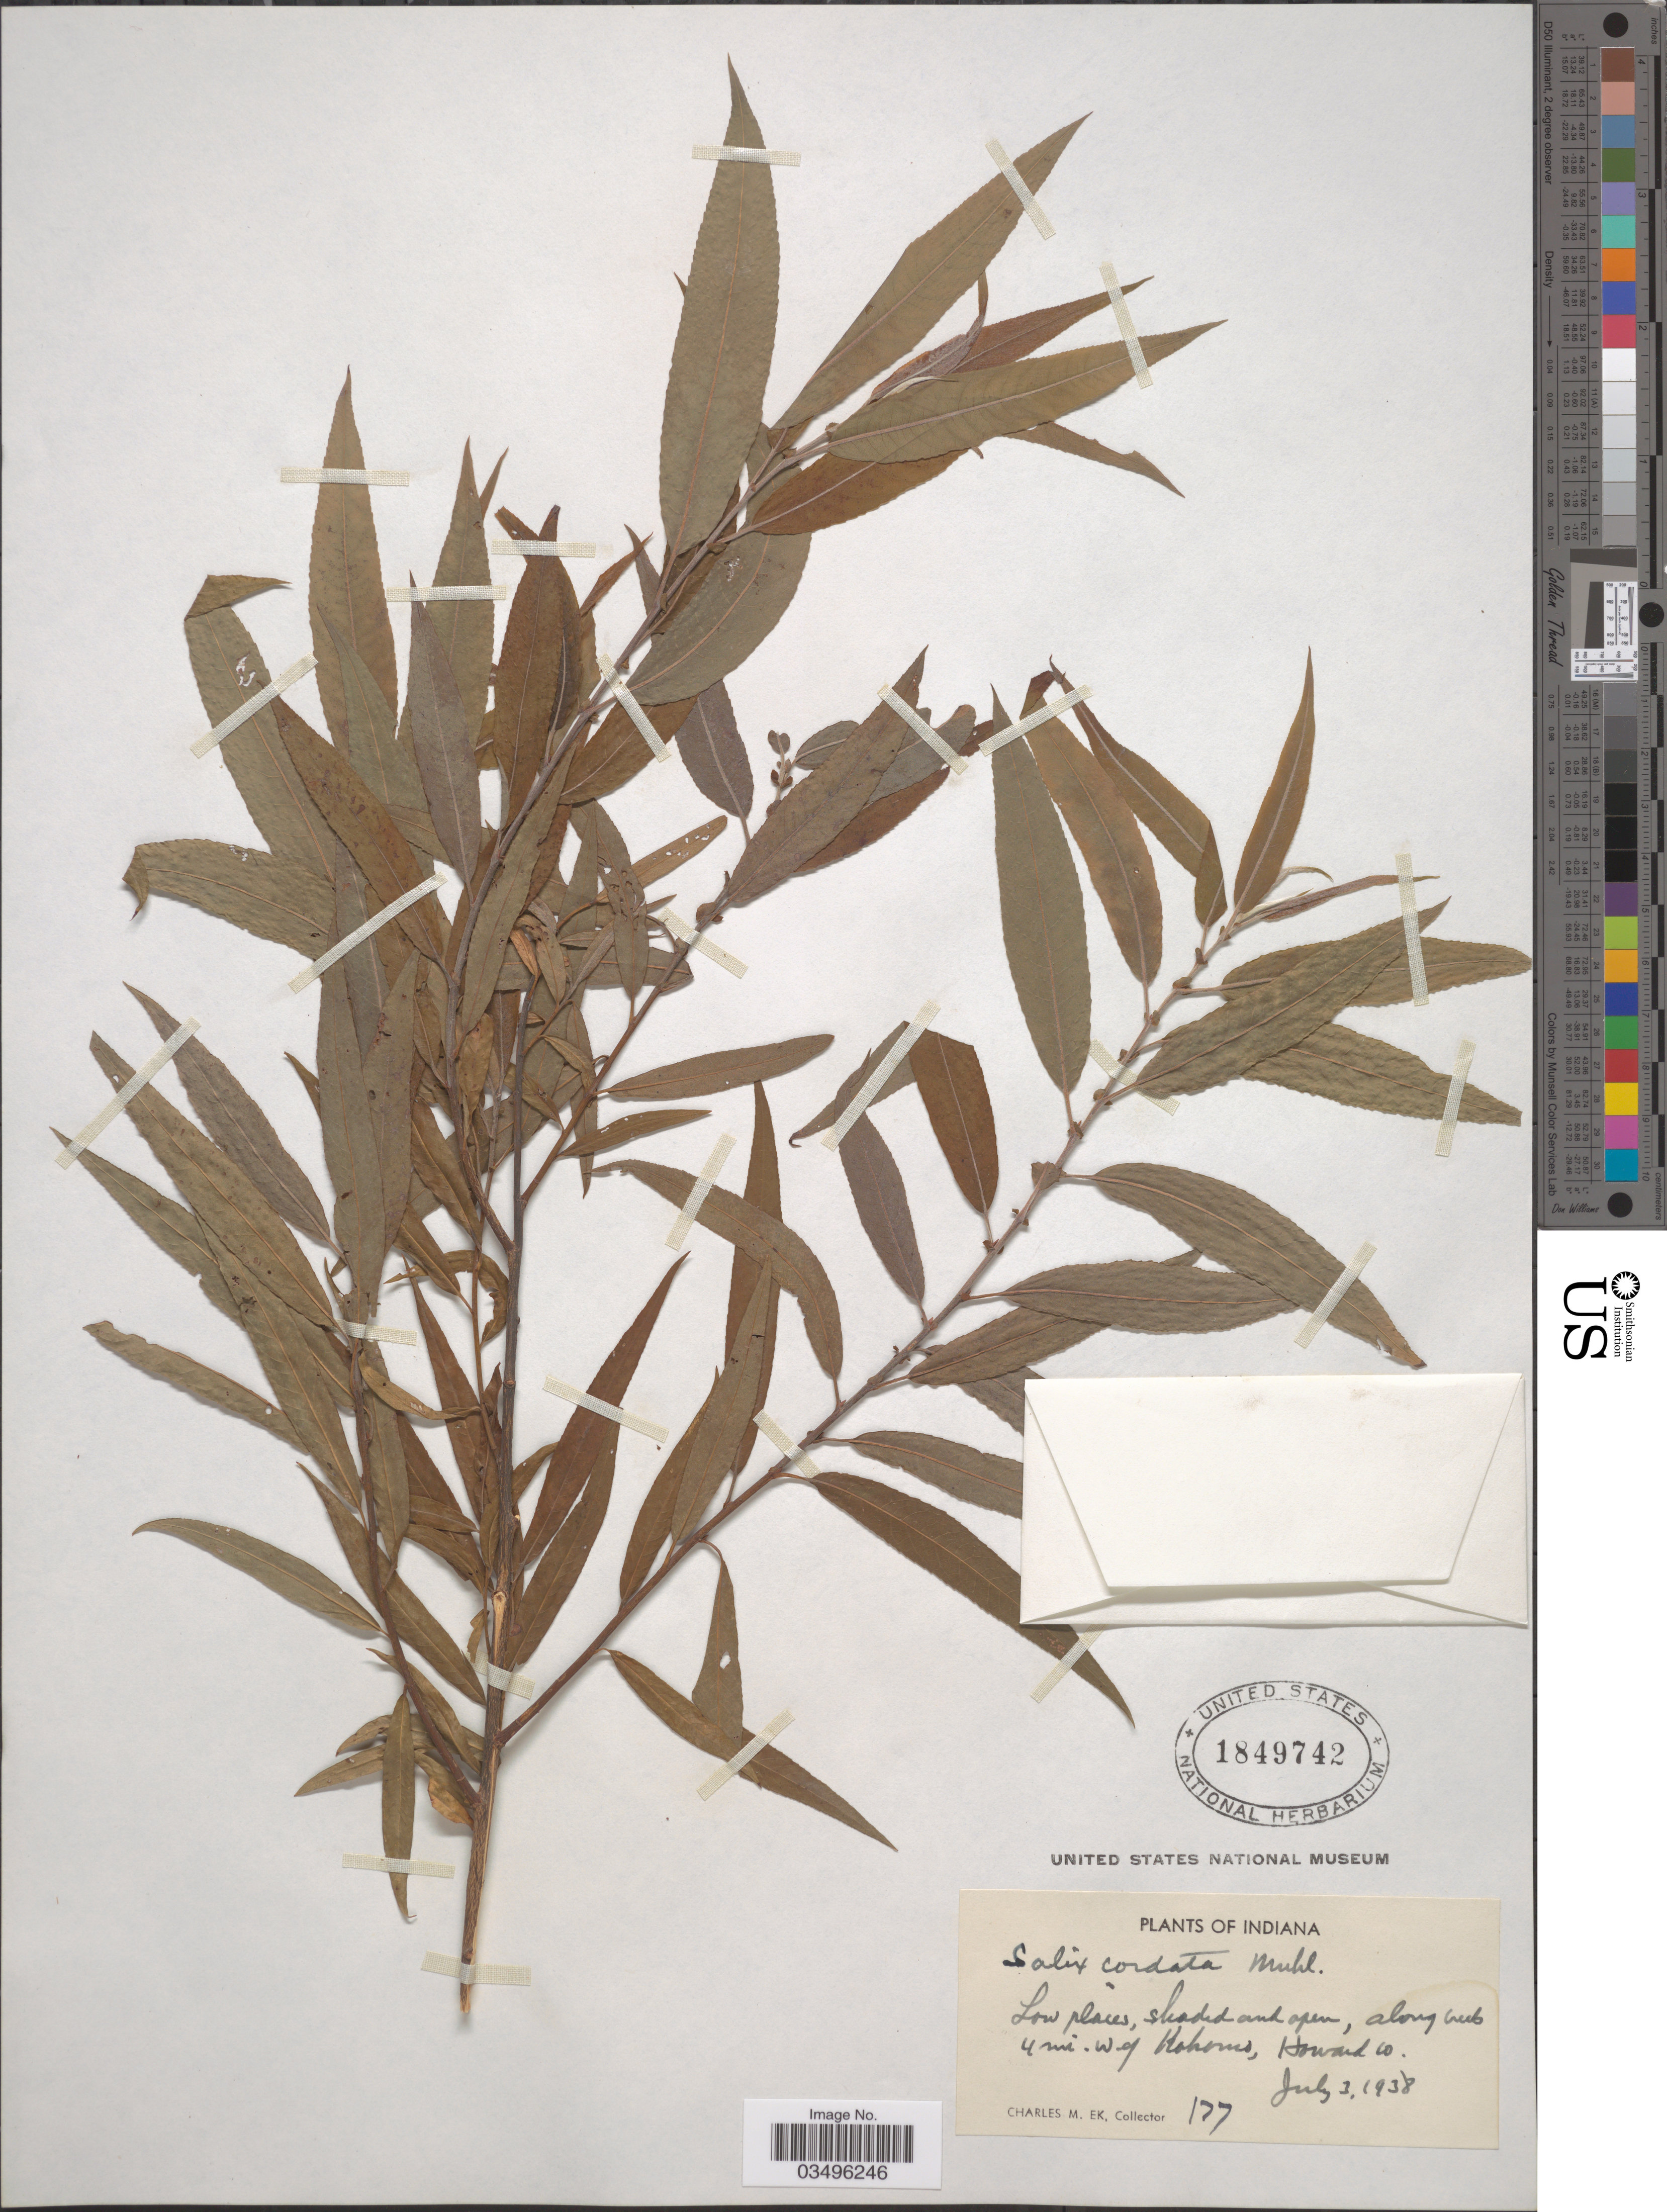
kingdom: Plantae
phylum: Tracheophyta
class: Magnoliopsida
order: Malpighiales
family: Salicaceae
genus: Salix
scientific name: Salix cordata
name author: Michx.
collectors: C. Ek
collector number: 177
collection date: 1938-07-03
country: United States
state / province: Indiana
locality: Along creeks 4 mi. W of Kokomo, Howard Co.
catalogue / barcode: US 1849742